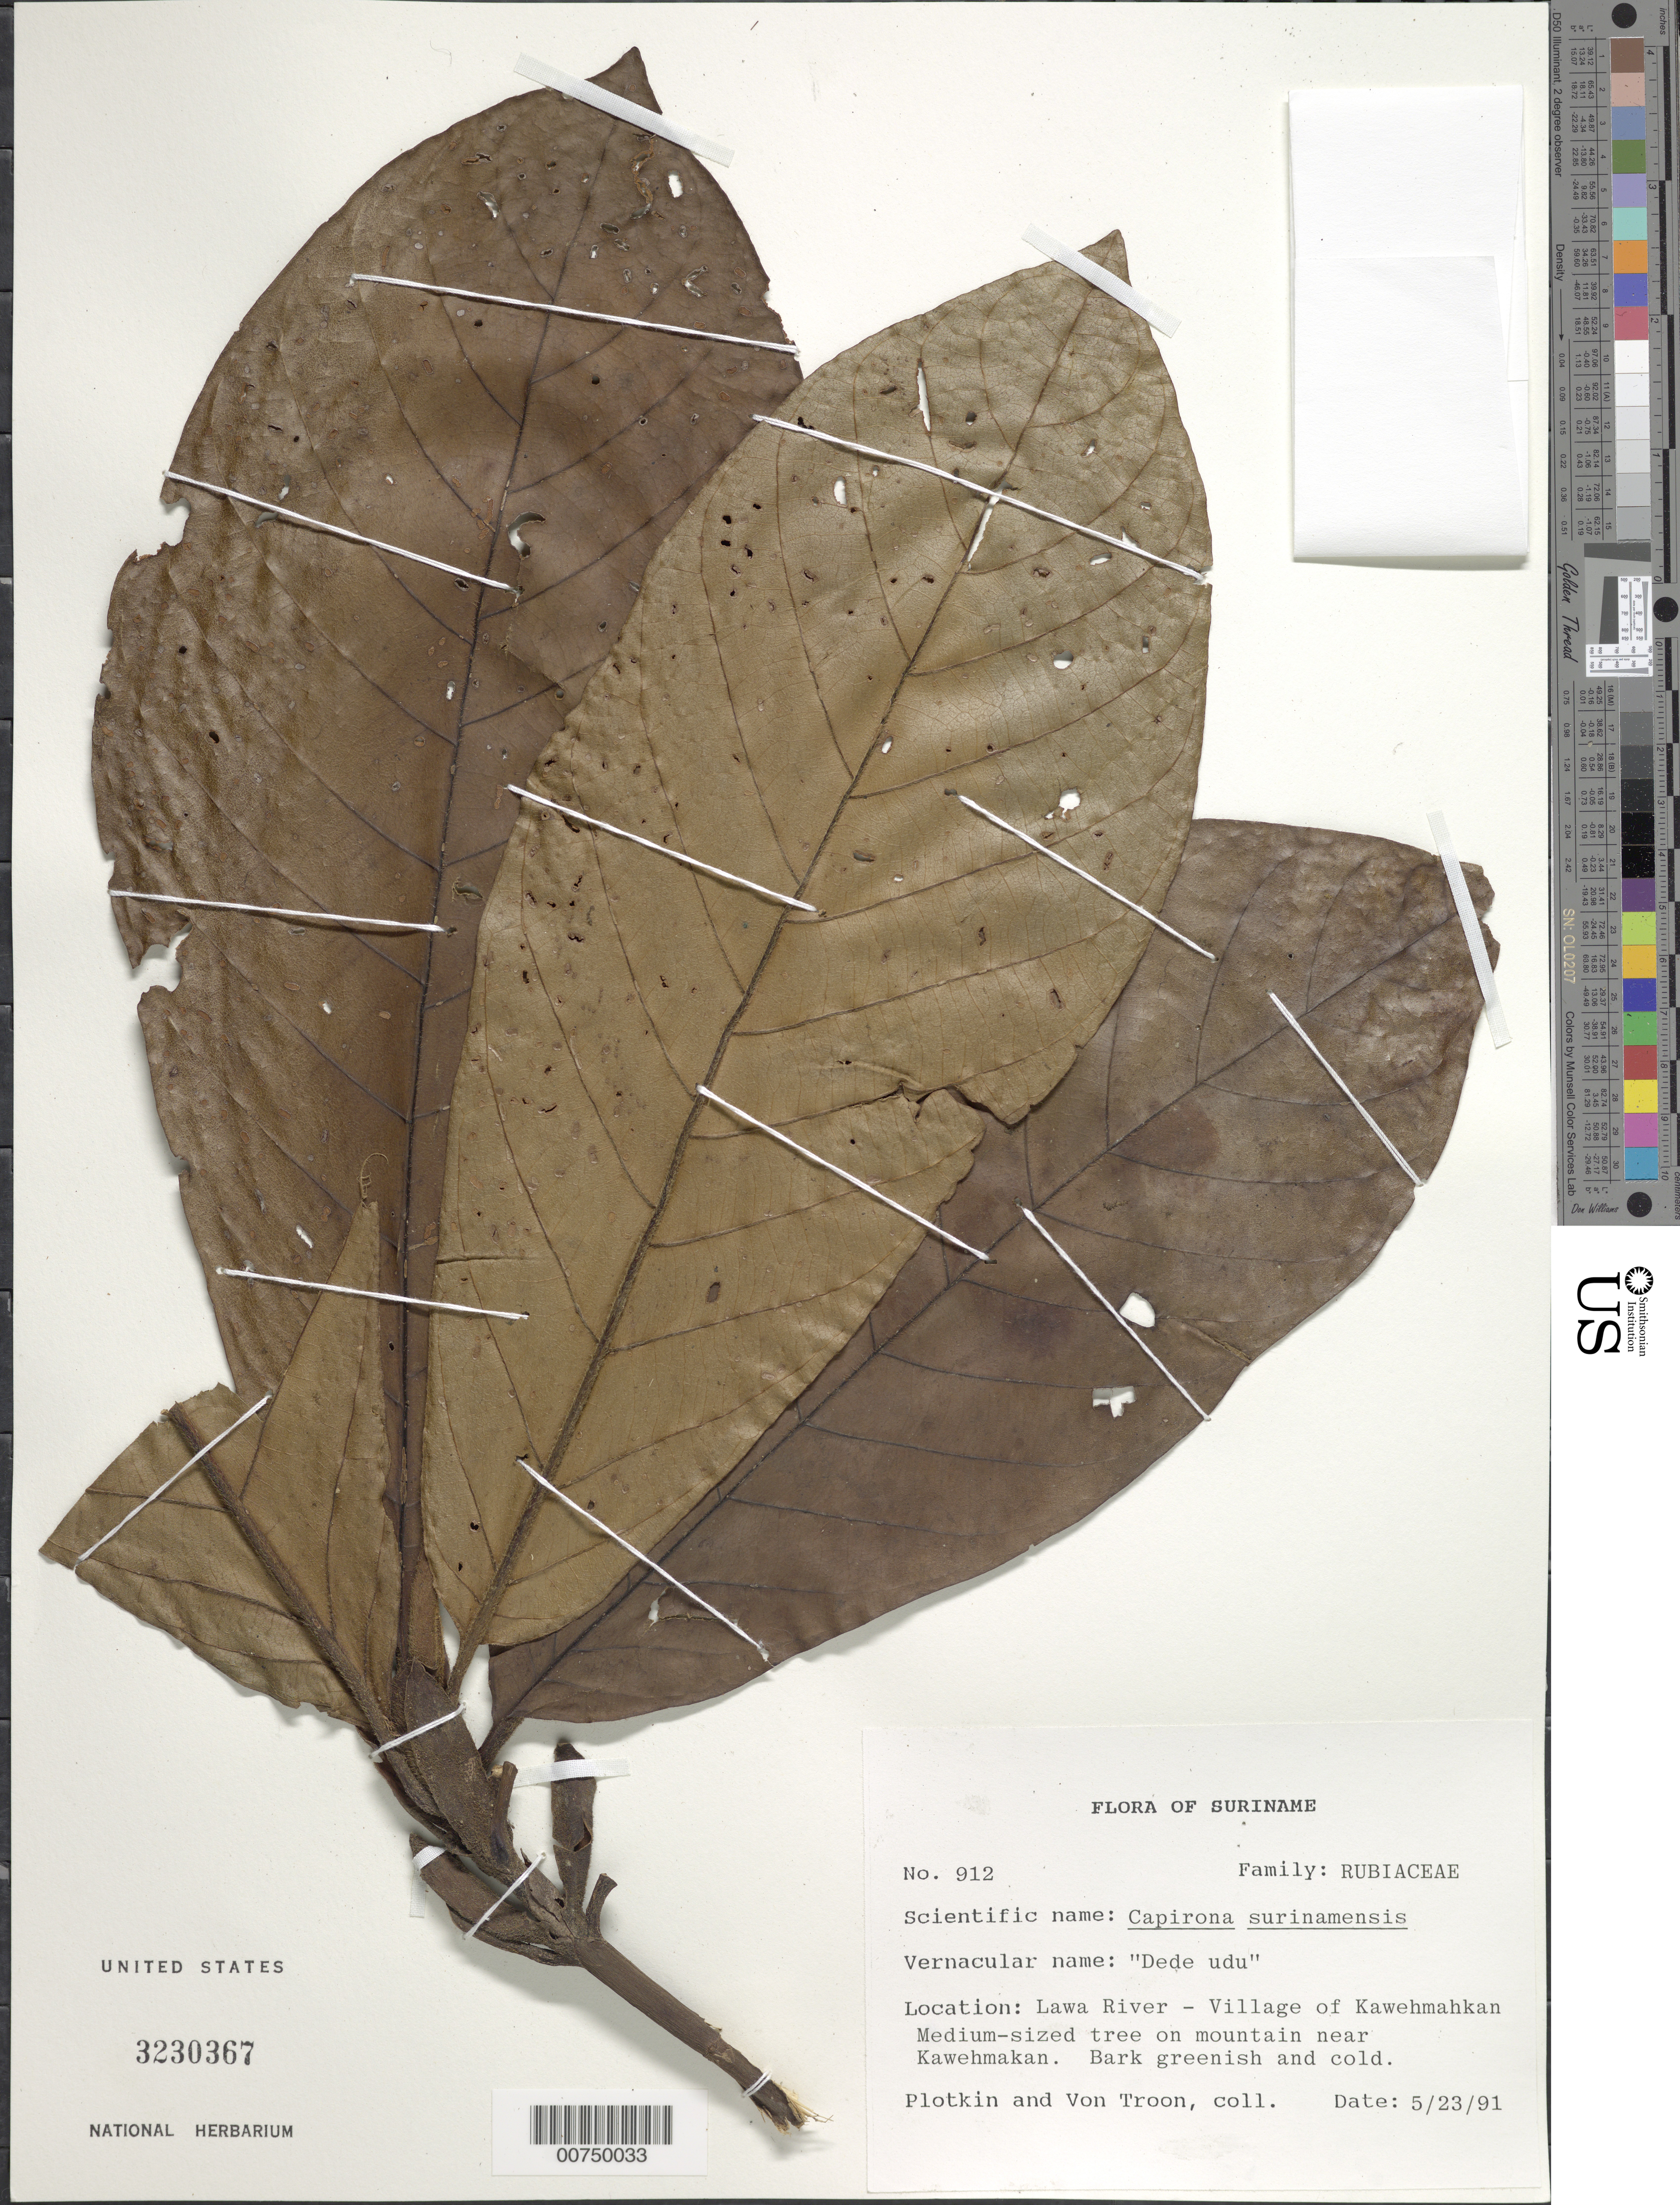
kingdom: Plantae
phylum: Tracheophyta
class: Magnoliopsida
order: Gentianales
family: Rubiaceae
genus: Capirona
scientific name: Capirona surinamensis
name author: Bremek.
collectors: M. Plotkin & F. Troon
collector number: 912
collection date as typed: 23-May-91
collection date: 1991-05-23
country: Suriname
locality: Lawa R., near village of Kawehmahkan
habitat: On mountain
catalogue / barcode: US 3230367